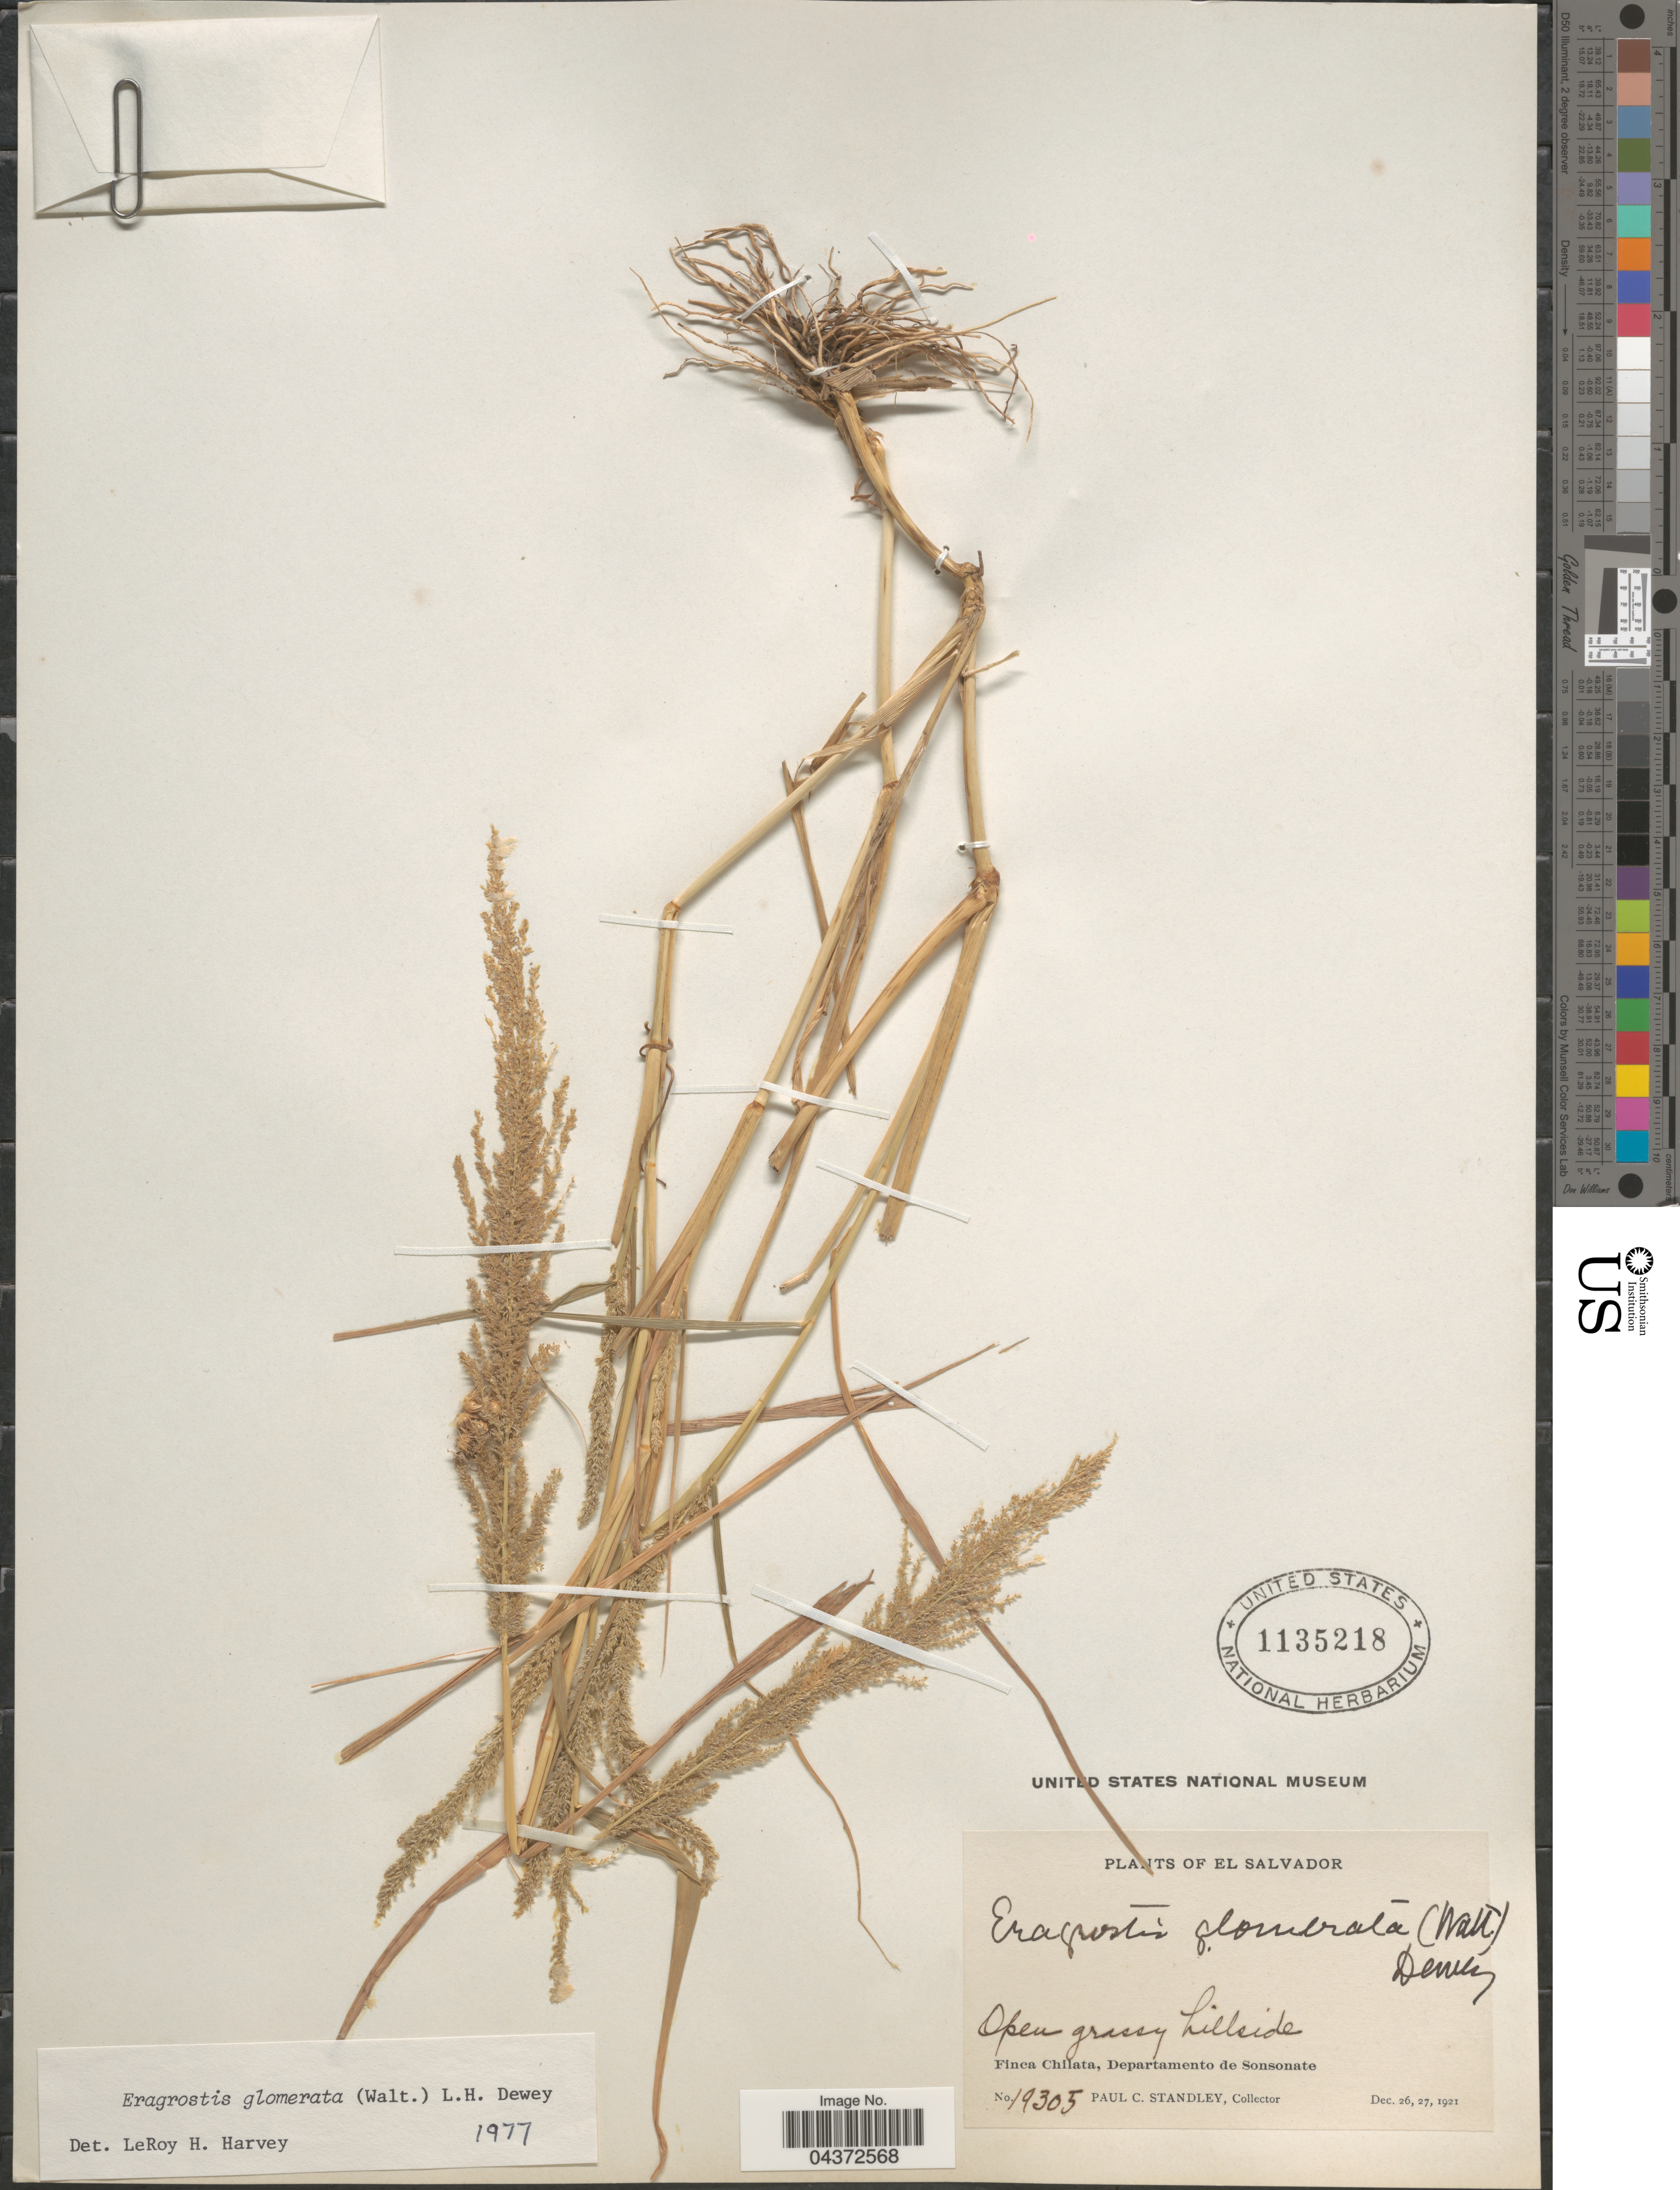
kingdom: Plantae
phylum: Tracheophyta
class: Liliopsida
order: Poales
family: Poaceae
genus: Eragrostis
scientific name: Eragrostis japonica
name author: (Thunb.) Trin.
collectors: P. C. Standley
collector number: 19305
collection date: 1921-12-26/1921-12-27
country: El Salvador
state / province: Sonsonate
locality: Open grassy hillside. Finca Chilata, Departamento de Sonsonate.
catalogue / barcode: US 1135218